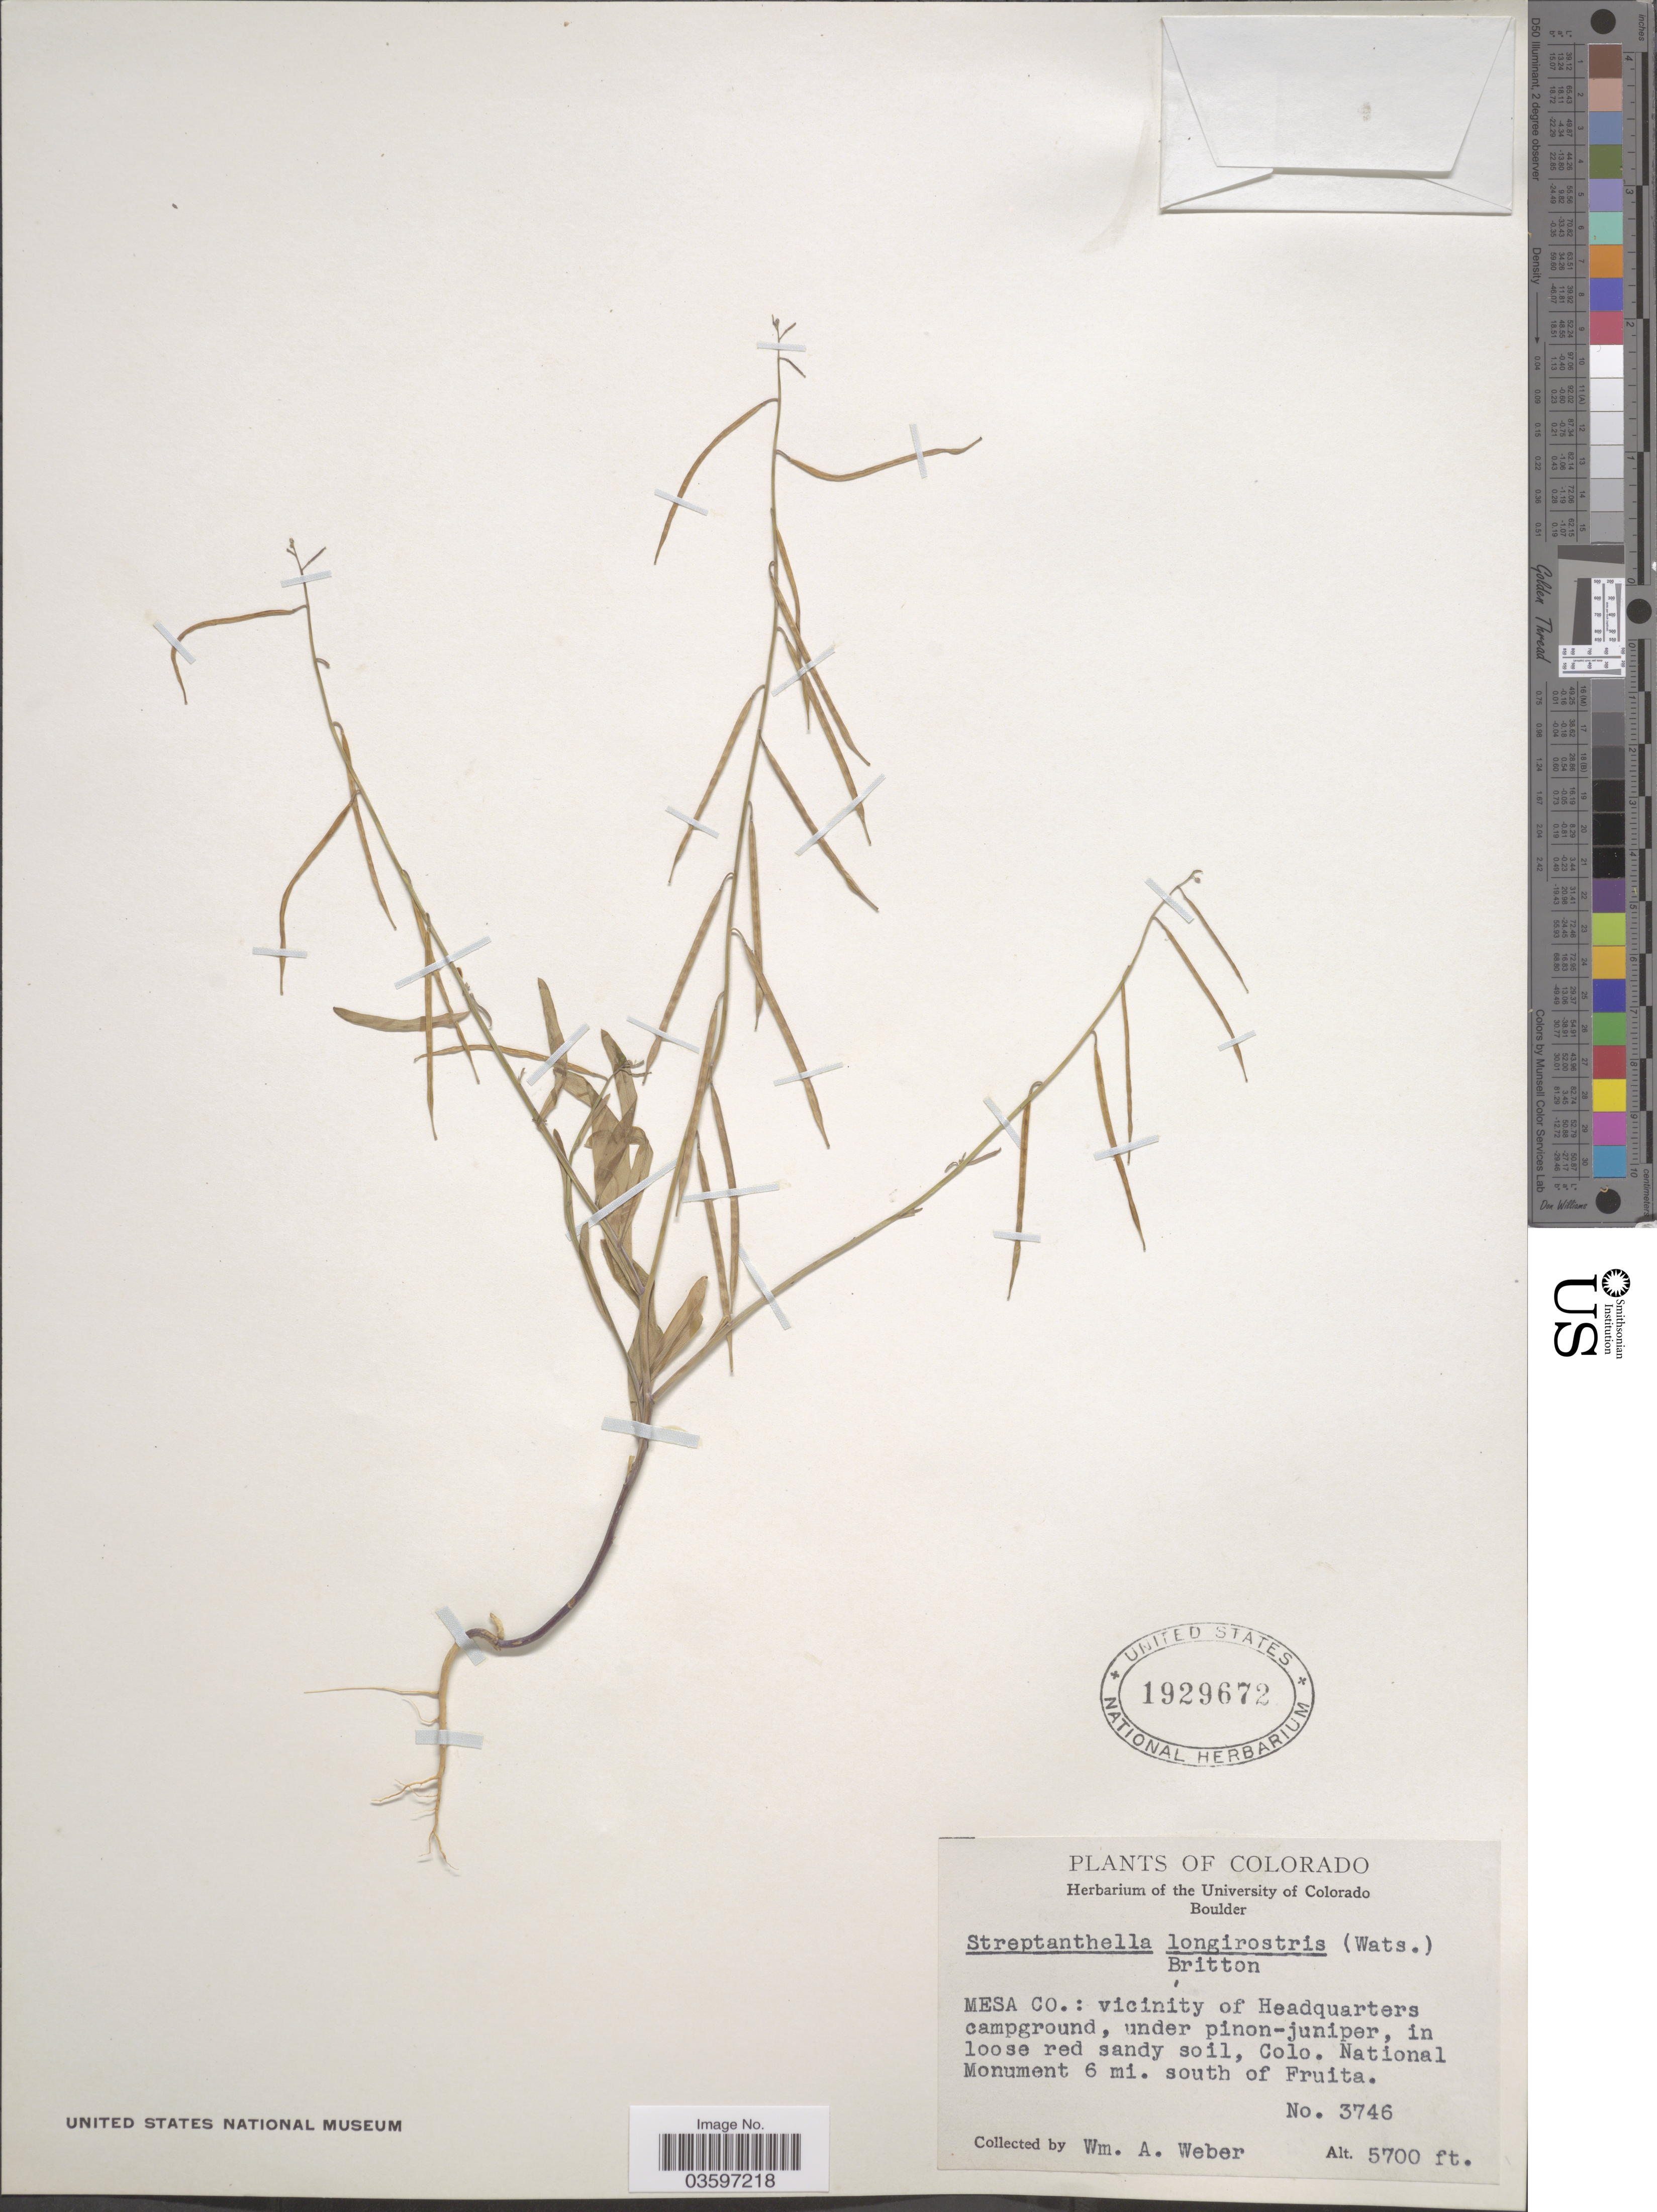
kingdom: Plantae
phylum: Tracheophyta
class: Magnoliopsida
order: Brassicales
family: Brassicaceae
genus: Streptanthella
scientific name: Streptanthella longirostris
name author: (S. Watson) Rydb.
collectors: W. A. Weber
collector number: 3746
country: United States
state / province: Colorado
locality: Mesa Co.: vicinity of Headquarters campground, Colo. National Monument 6 mi. south of Fruita.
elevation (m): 1737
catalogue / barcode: US 1929672